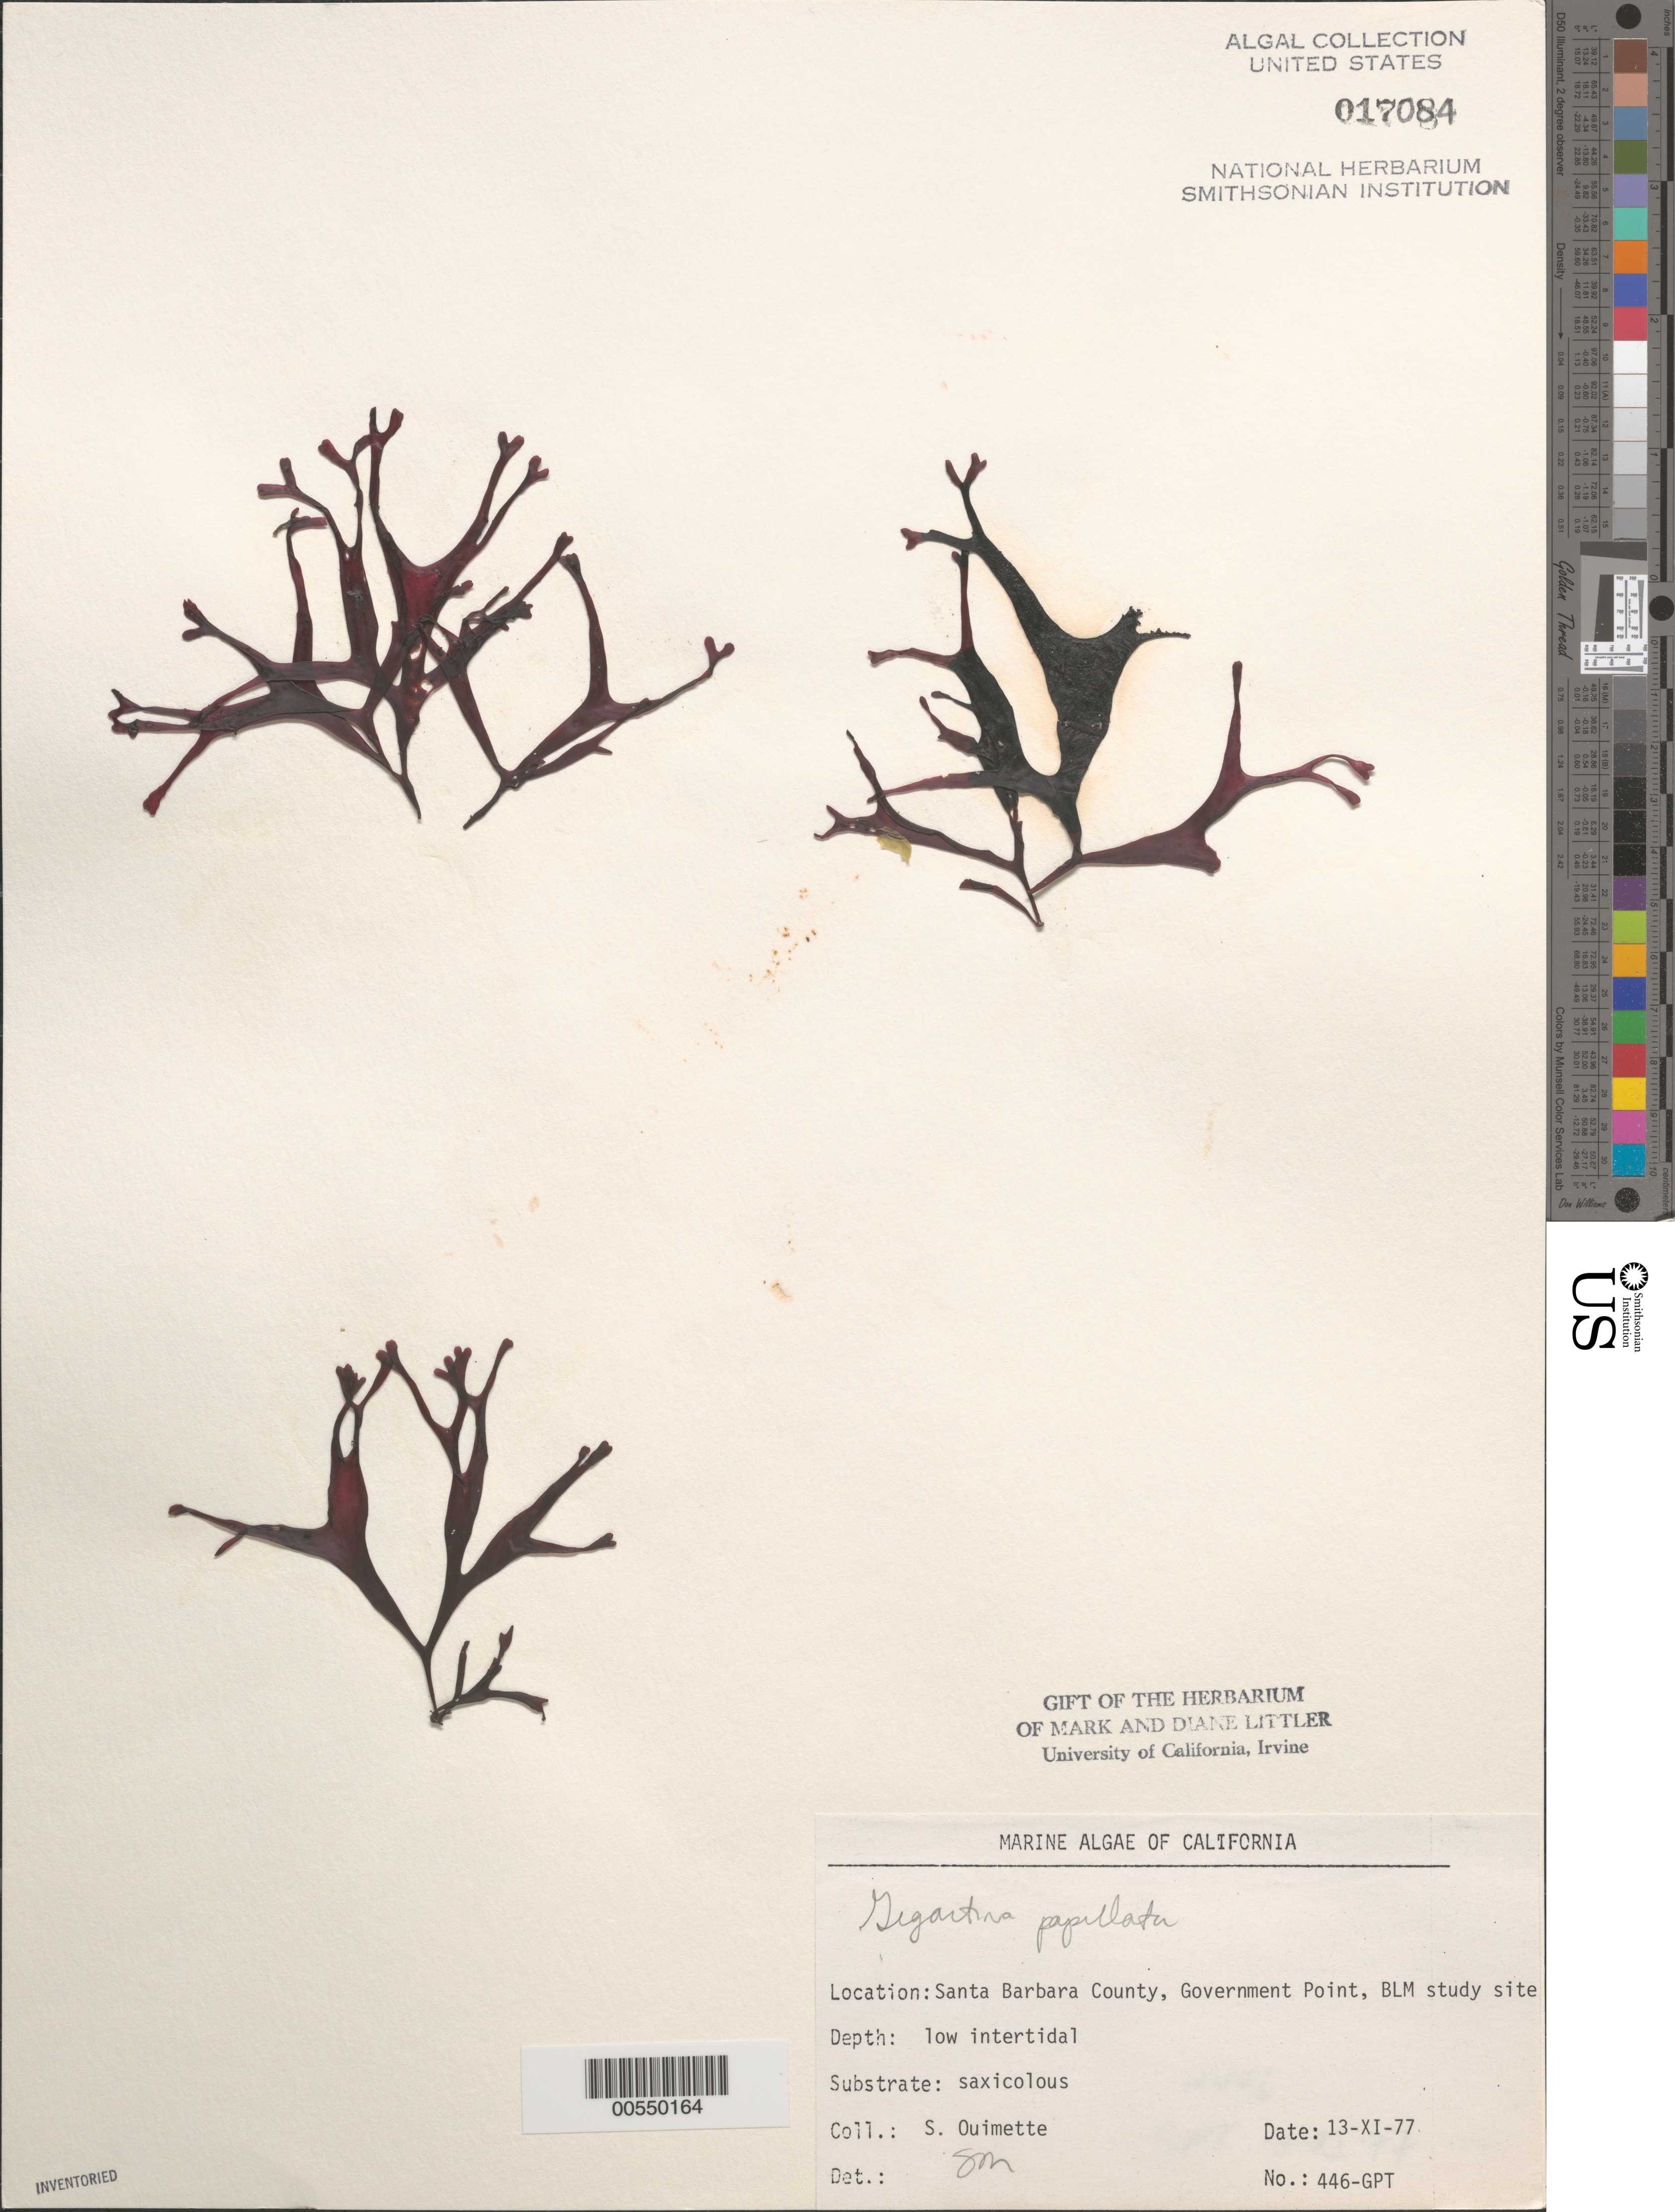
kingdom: Plantae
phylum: Rhodophyta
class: Florideophyceae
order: Gigartinales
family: Phyllophoraceae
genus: Mastocarpus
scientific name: Mastocarpus papillatus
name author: (C. Agardh) Kütz.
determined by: Algae name updating Project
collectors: S. Ouimette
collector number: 446-gpt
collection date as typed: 13 Nov 1977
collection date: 1977-11-13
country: United States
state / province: California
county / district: Santa Barbara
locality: Government Point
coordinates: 34 26'31"N, 120 24'06"W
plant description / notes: BLM-SOCALBIGHT Rocky Intertidal Survey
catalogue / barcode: US 17084